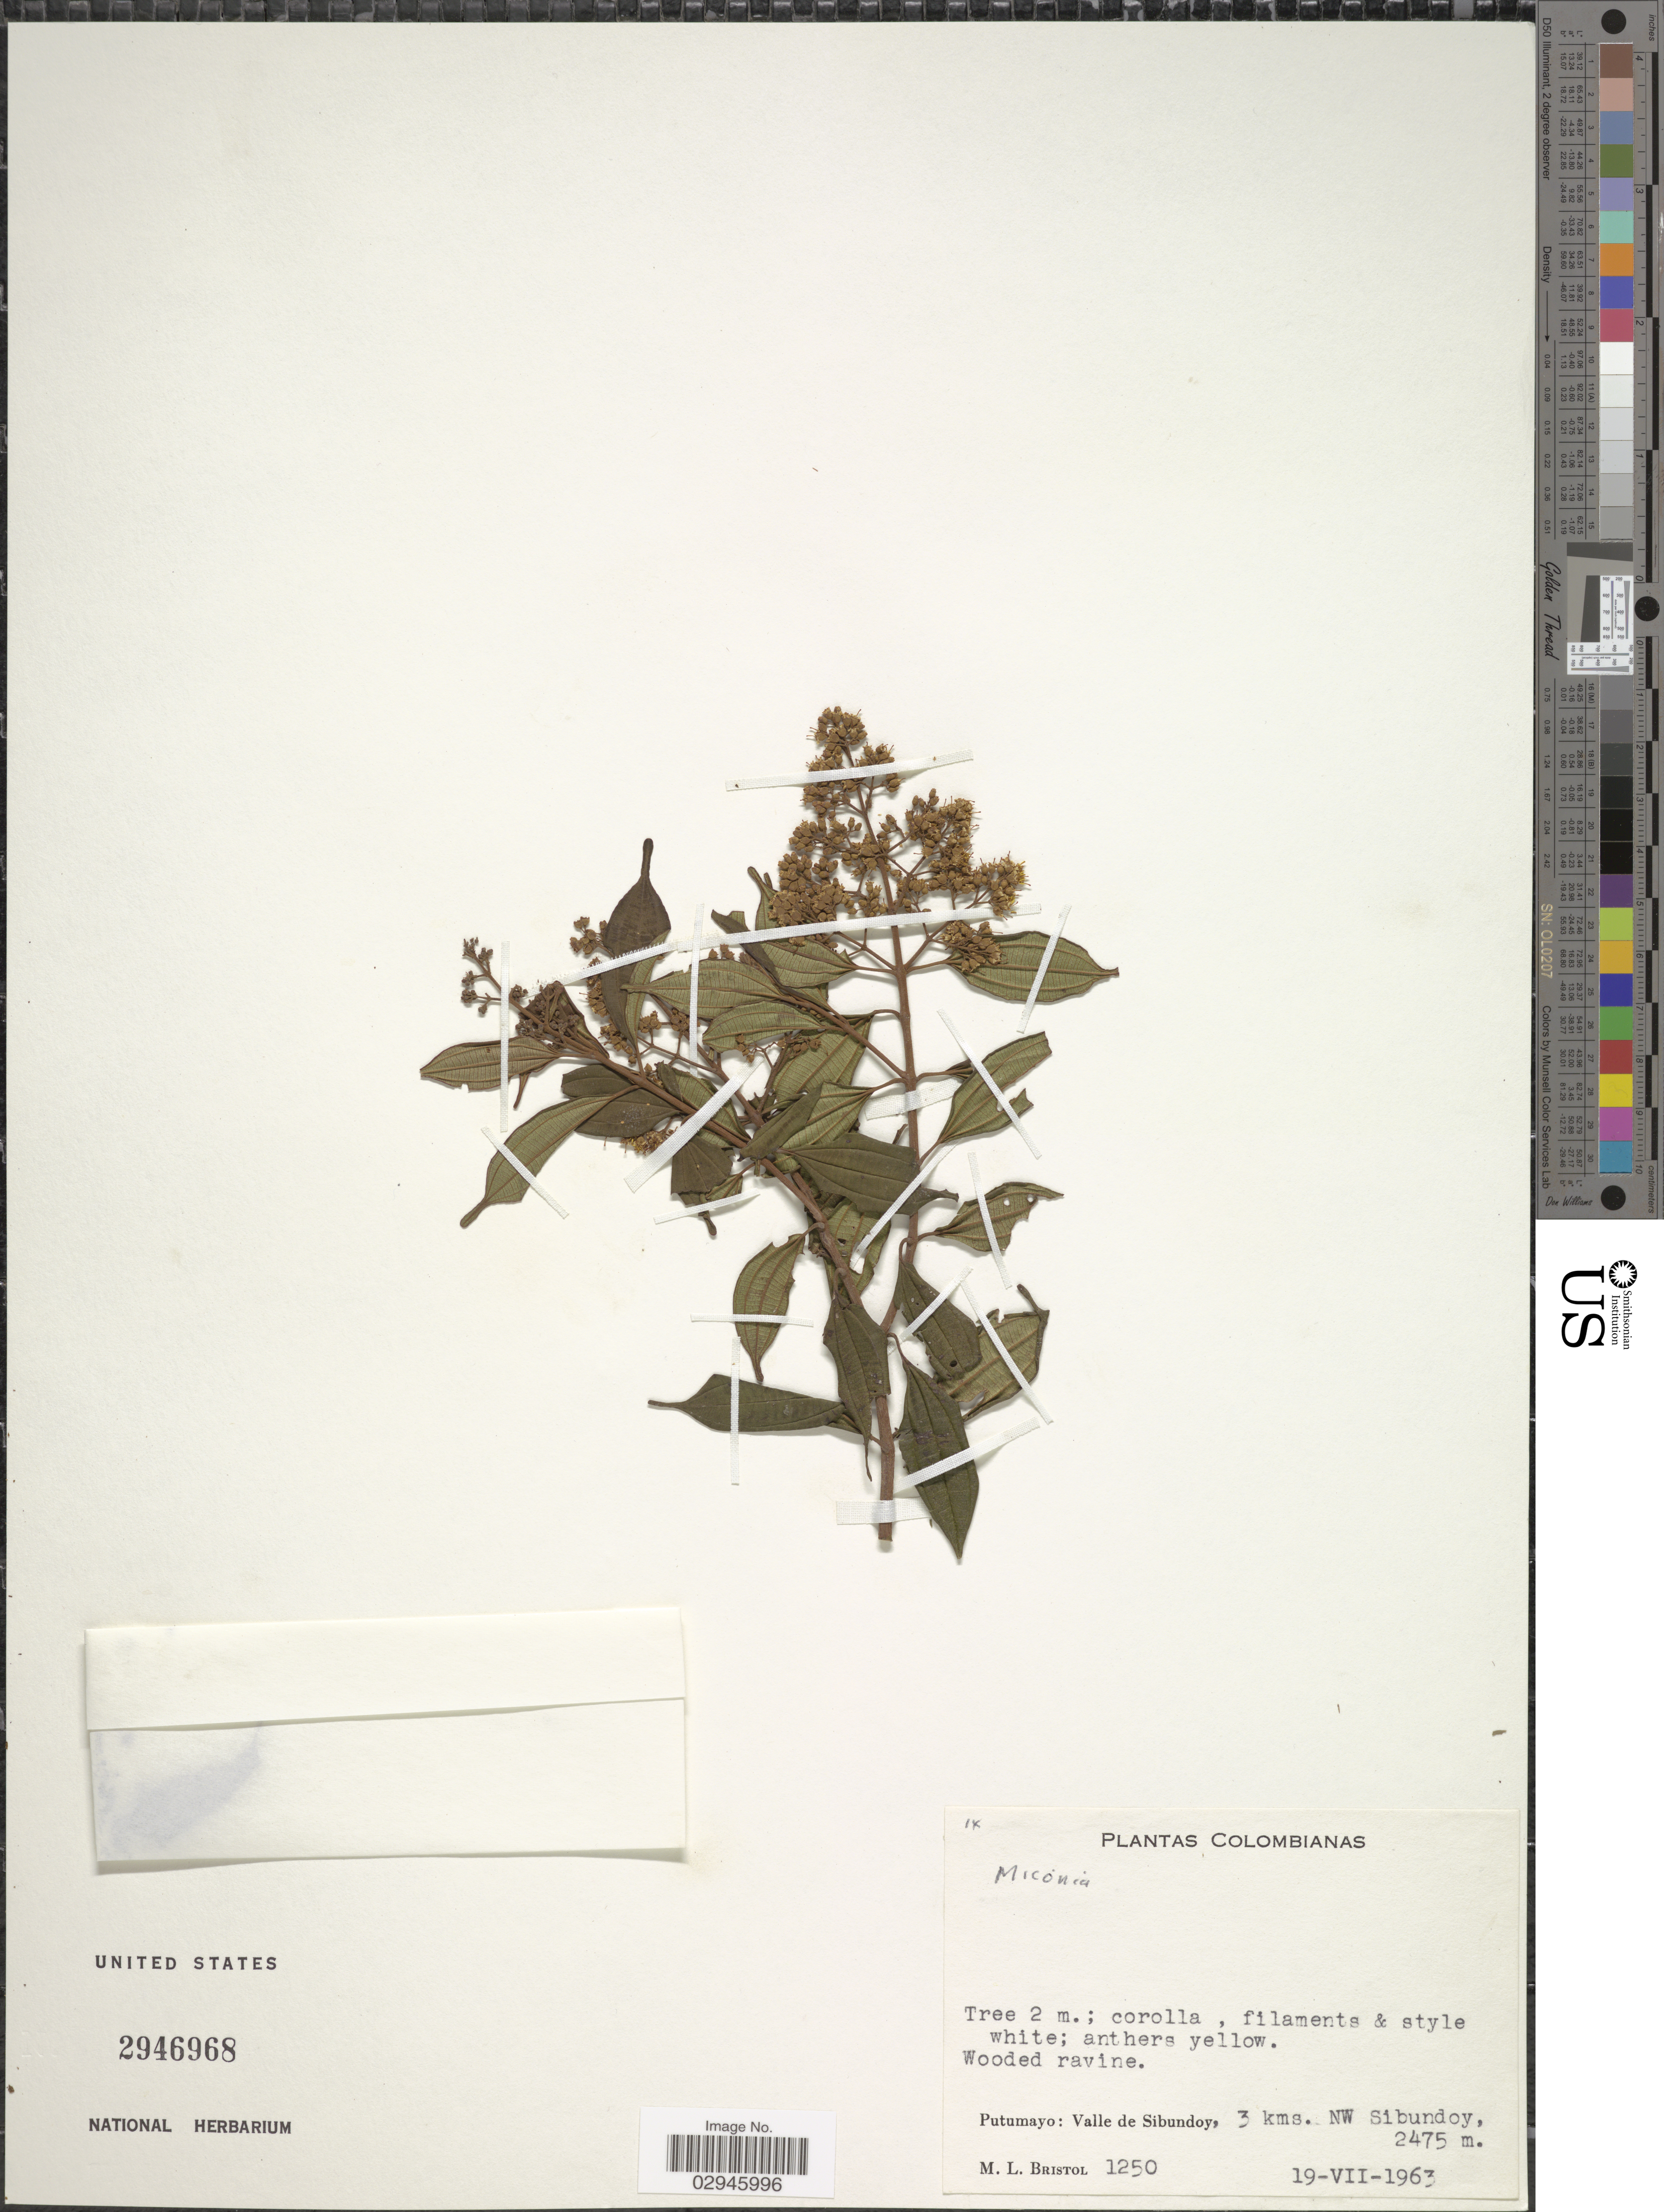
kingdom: Plantae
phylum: Tracheophyta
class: Magnoliopsida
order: Myrtales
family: Melastomataceae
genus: Miconia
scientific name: Miconia sp.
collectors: M. L. Bristol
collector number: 1250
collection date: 1963-07-19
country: Colombia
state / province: Putumayo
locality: Valle de Sibundoy, 3 kms. NW Sibundoy.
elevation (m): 2475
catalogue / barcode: US 2946968